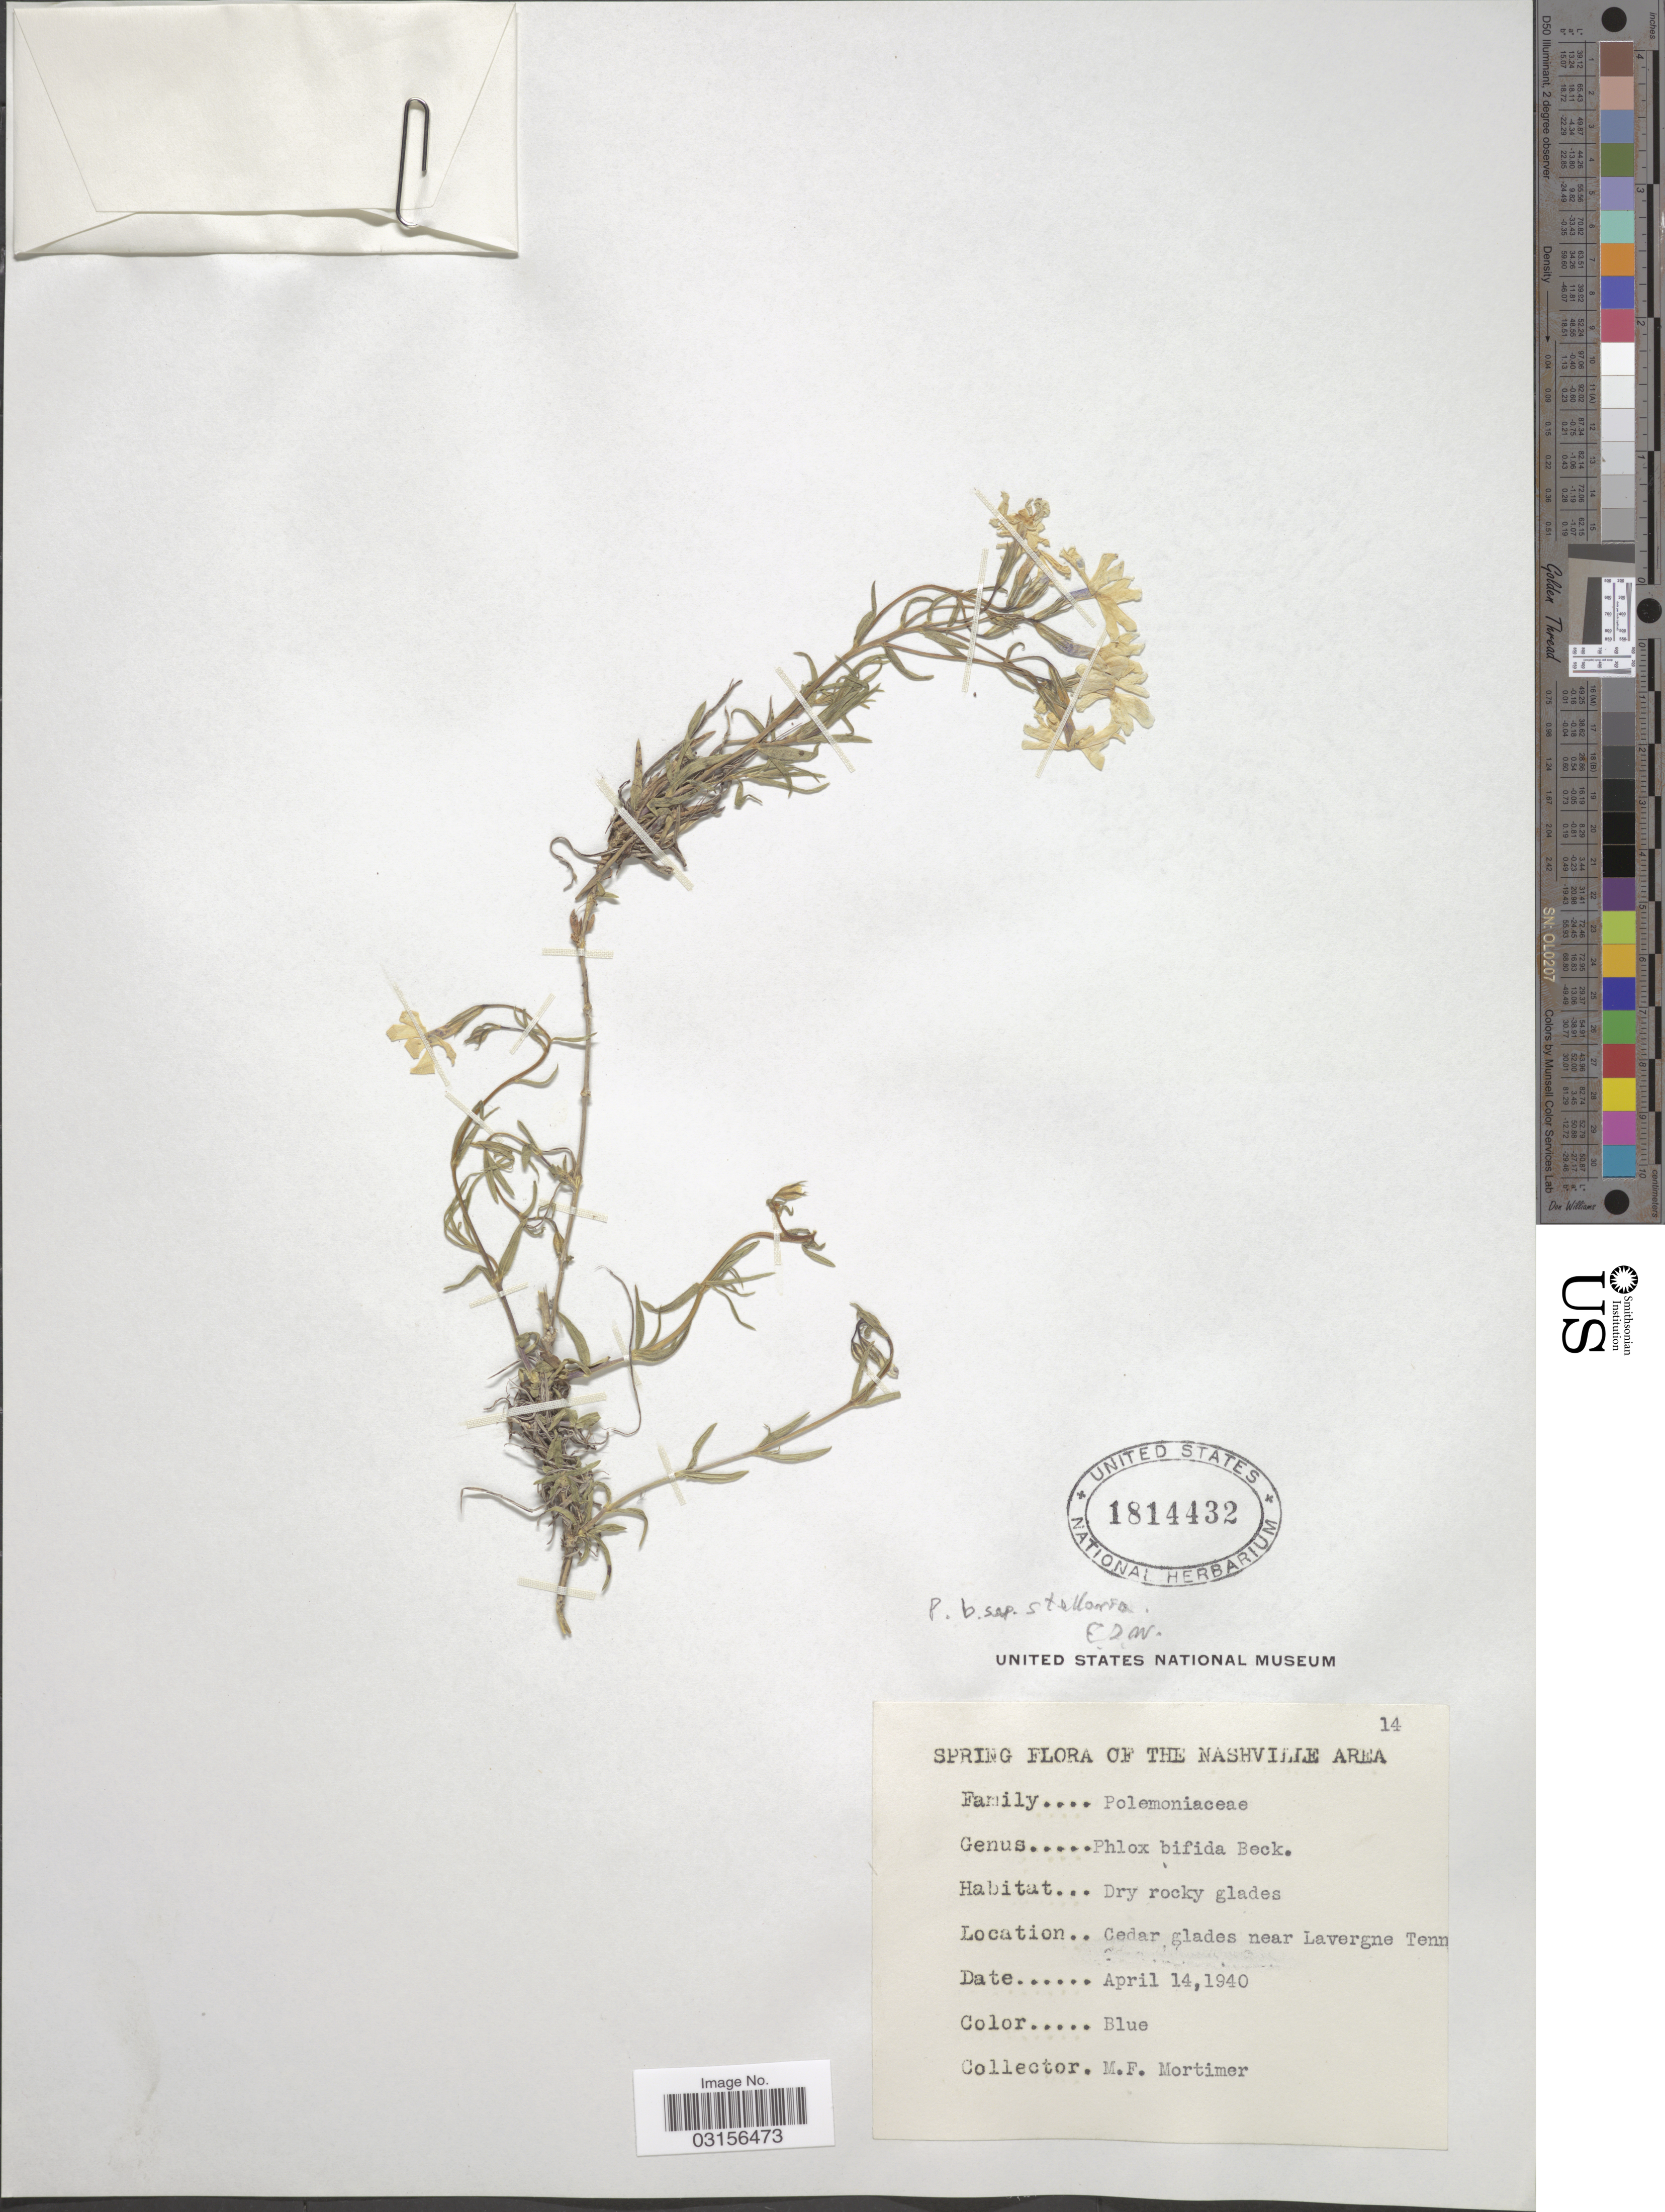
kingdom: Plantae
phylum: Tracheophyta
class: Magnoliopsida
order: Ericales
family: Polemoniaceae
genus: Phlox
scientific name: Phlox bifida subsp. stellaria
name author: (A. Gray) Wherry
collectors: M. Mortimer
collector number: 14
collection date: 1940-04-14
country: United States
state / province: Tennessee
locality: Nashville Area. Cedar glades near Lavergne Tenn.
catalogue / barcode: US 1814432